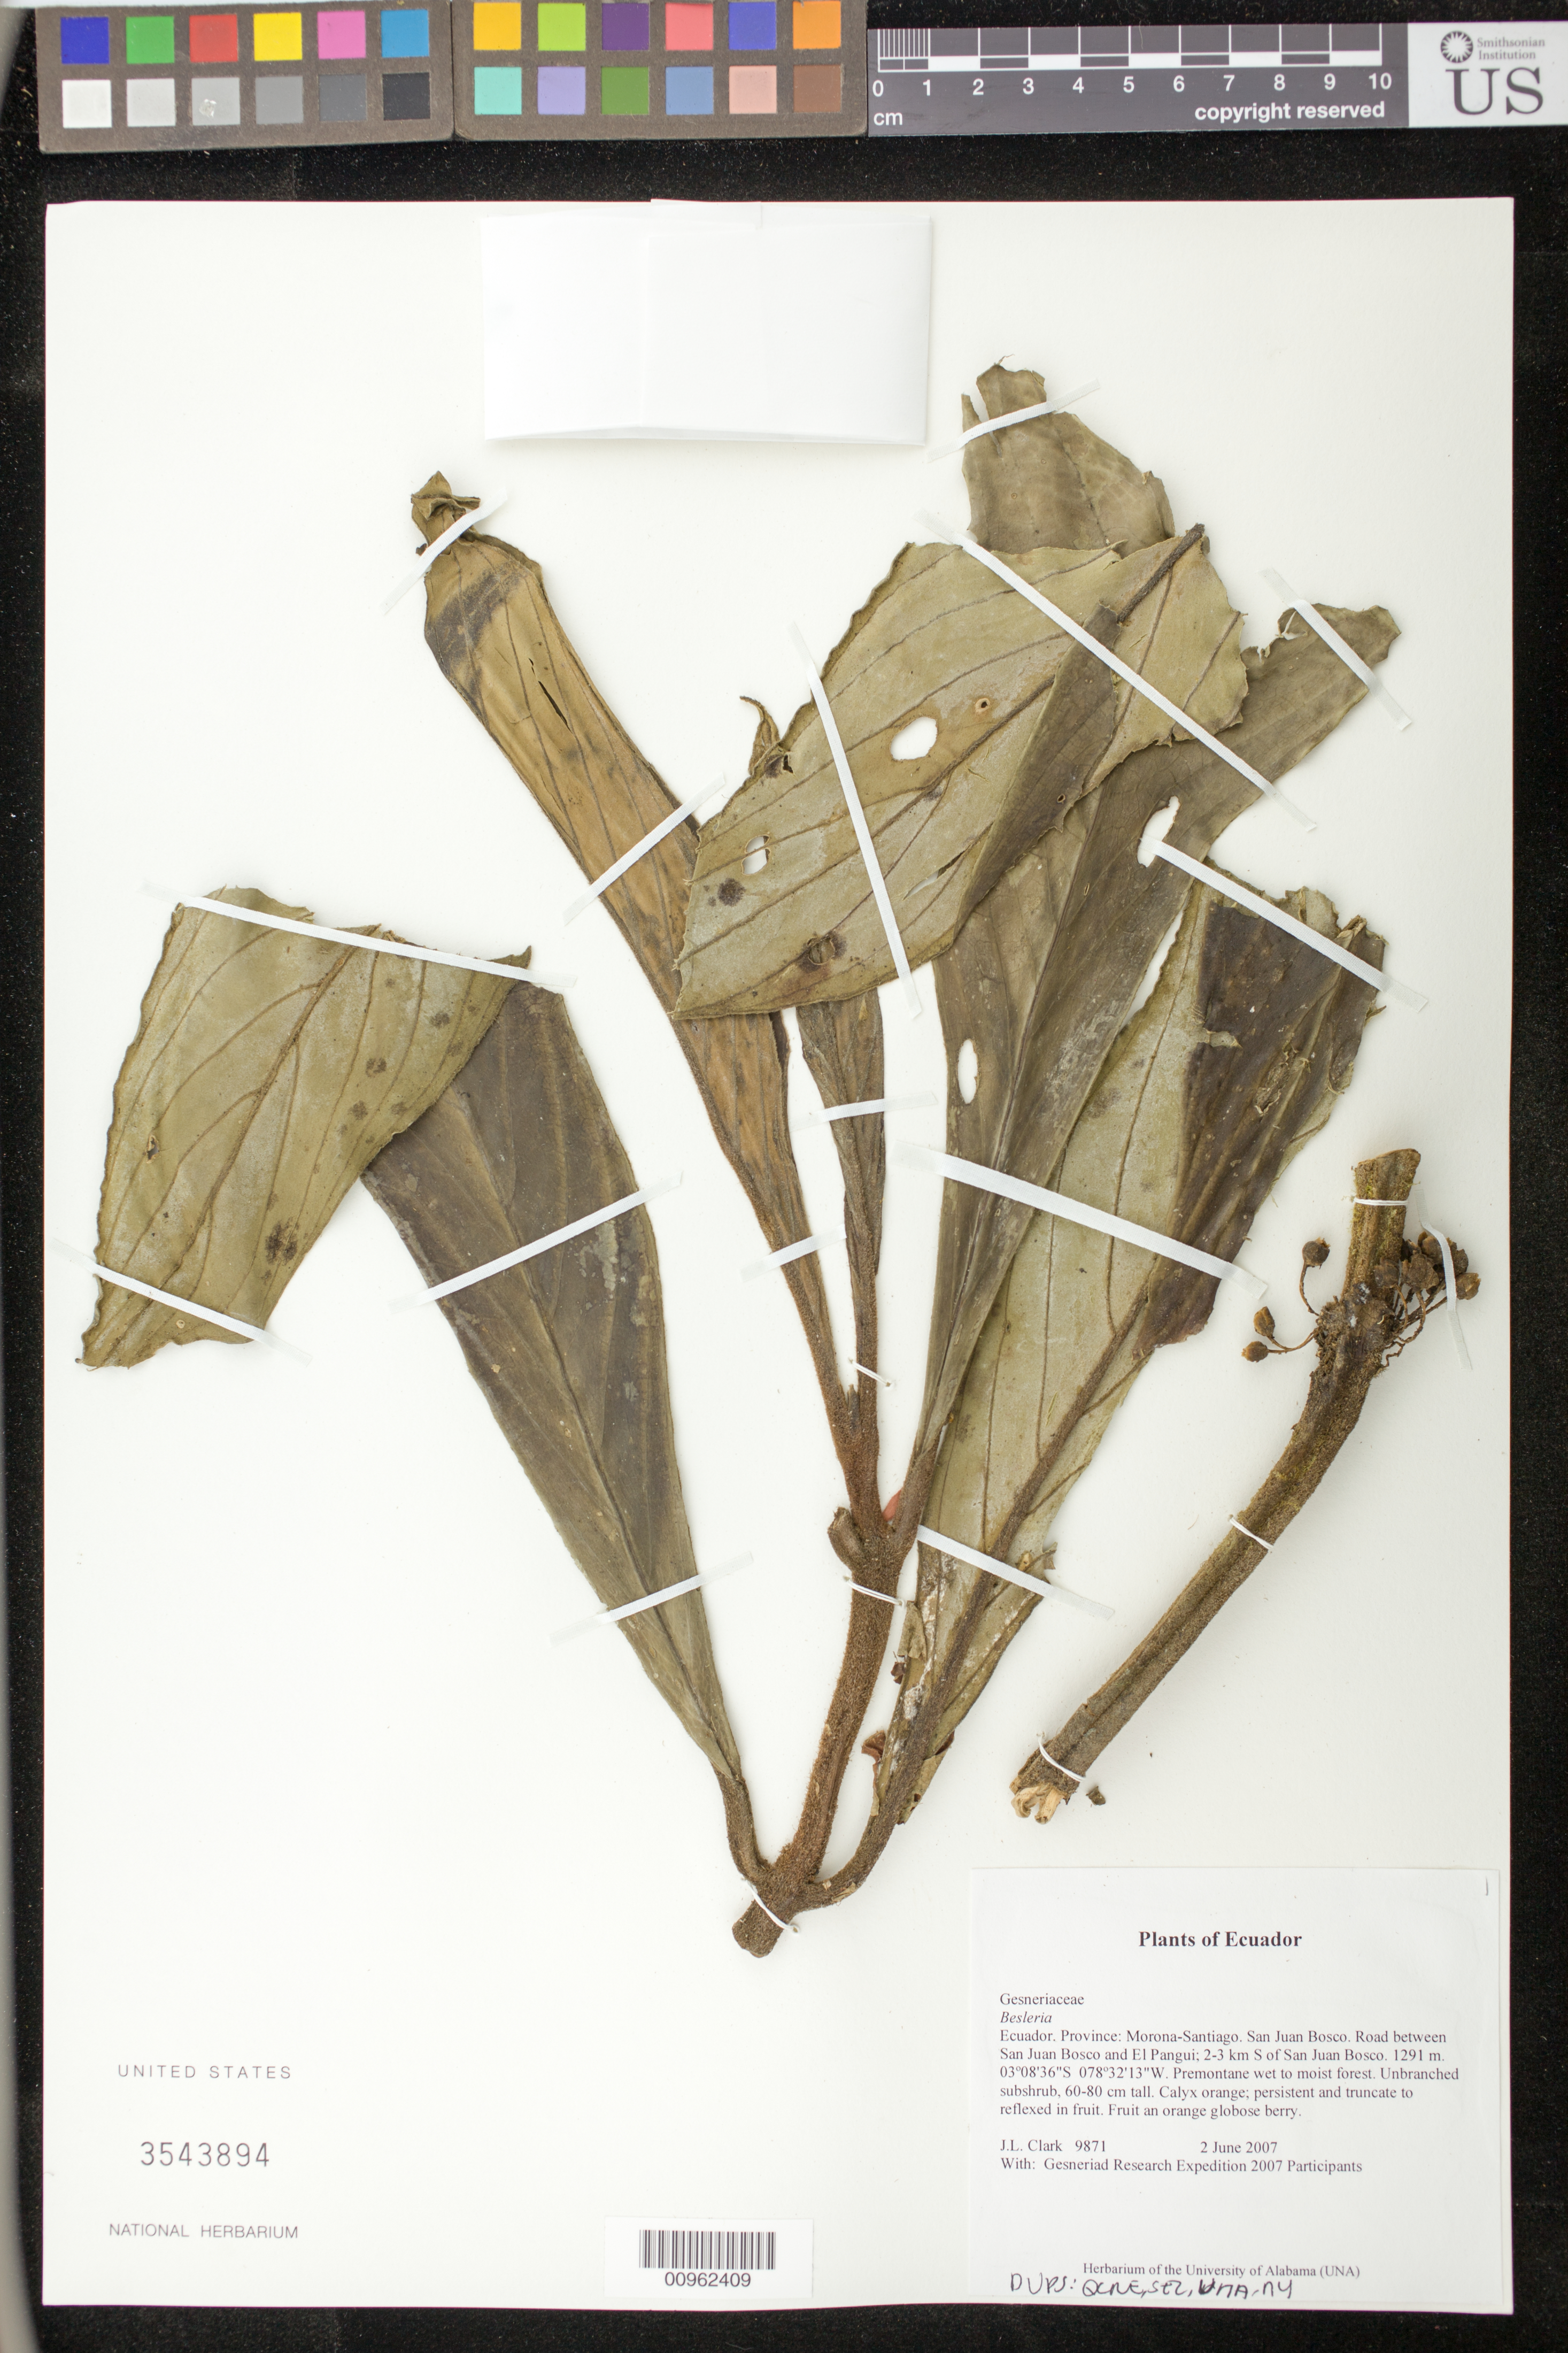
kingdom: Plantae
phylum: Tracheophyta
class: Magnoliopsida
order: Lamiales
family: Gesneriaceae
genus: Besleria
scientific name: Besleria sp.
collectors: J. L. Clark & Gesneriad Research Expedition 2007 Participants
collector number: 9871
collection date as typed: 02 Jun 2007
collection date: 2007-06-02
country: Ecuador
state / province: Morona-Santiago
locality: San Juan Bosco. Road between San Juan Bosco and El Pangui; 2-3 km S of San Juan Bosco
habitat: Premontane wet to moist forest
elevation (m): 1291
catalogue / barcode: US 3543894